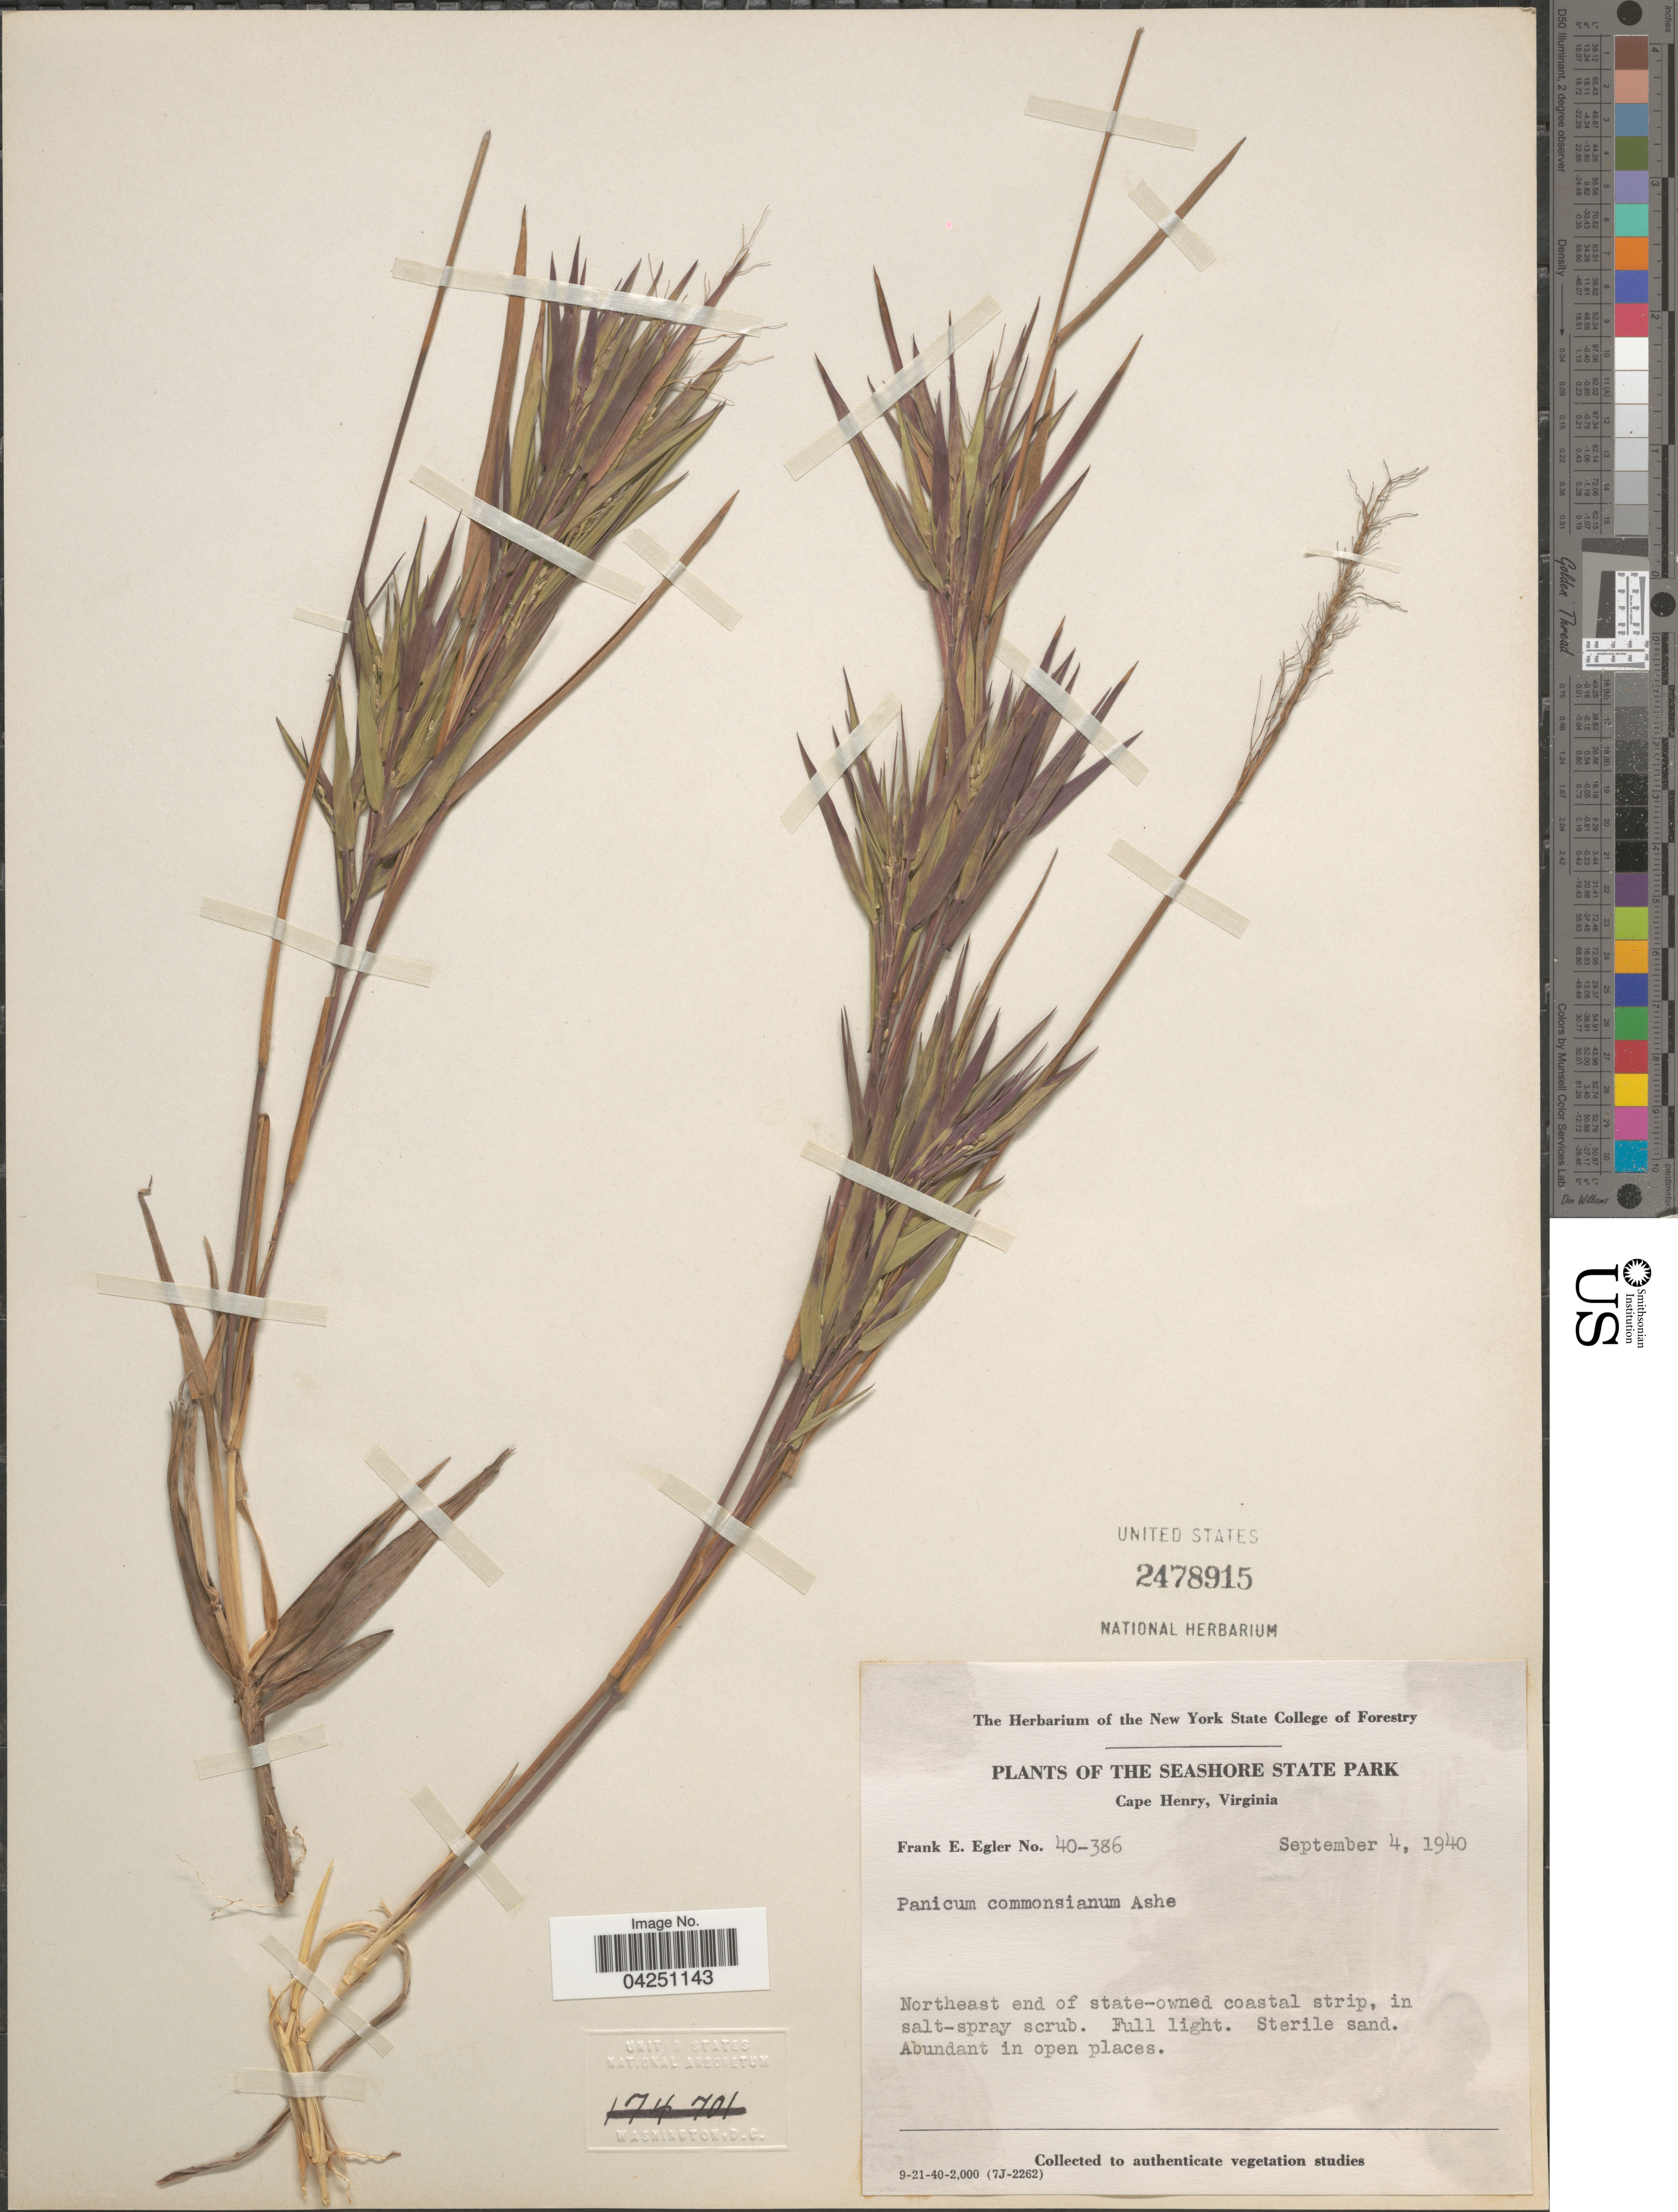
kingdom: Plantae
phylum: Tracheophyta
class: Liliopsida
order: Poales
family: Poaceae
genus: Dichanthelium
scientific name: Dichanthelium acuminatum var. acuminatum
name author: (Sw.) Gould & C.A. Clark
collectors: F. Egler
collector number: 40-386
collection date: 1940-09-04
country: United States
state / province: Virginia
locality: The Seashore State Park. Cape Henry. Northeast end of state-owned coastal strip.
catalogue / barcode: US 2478915